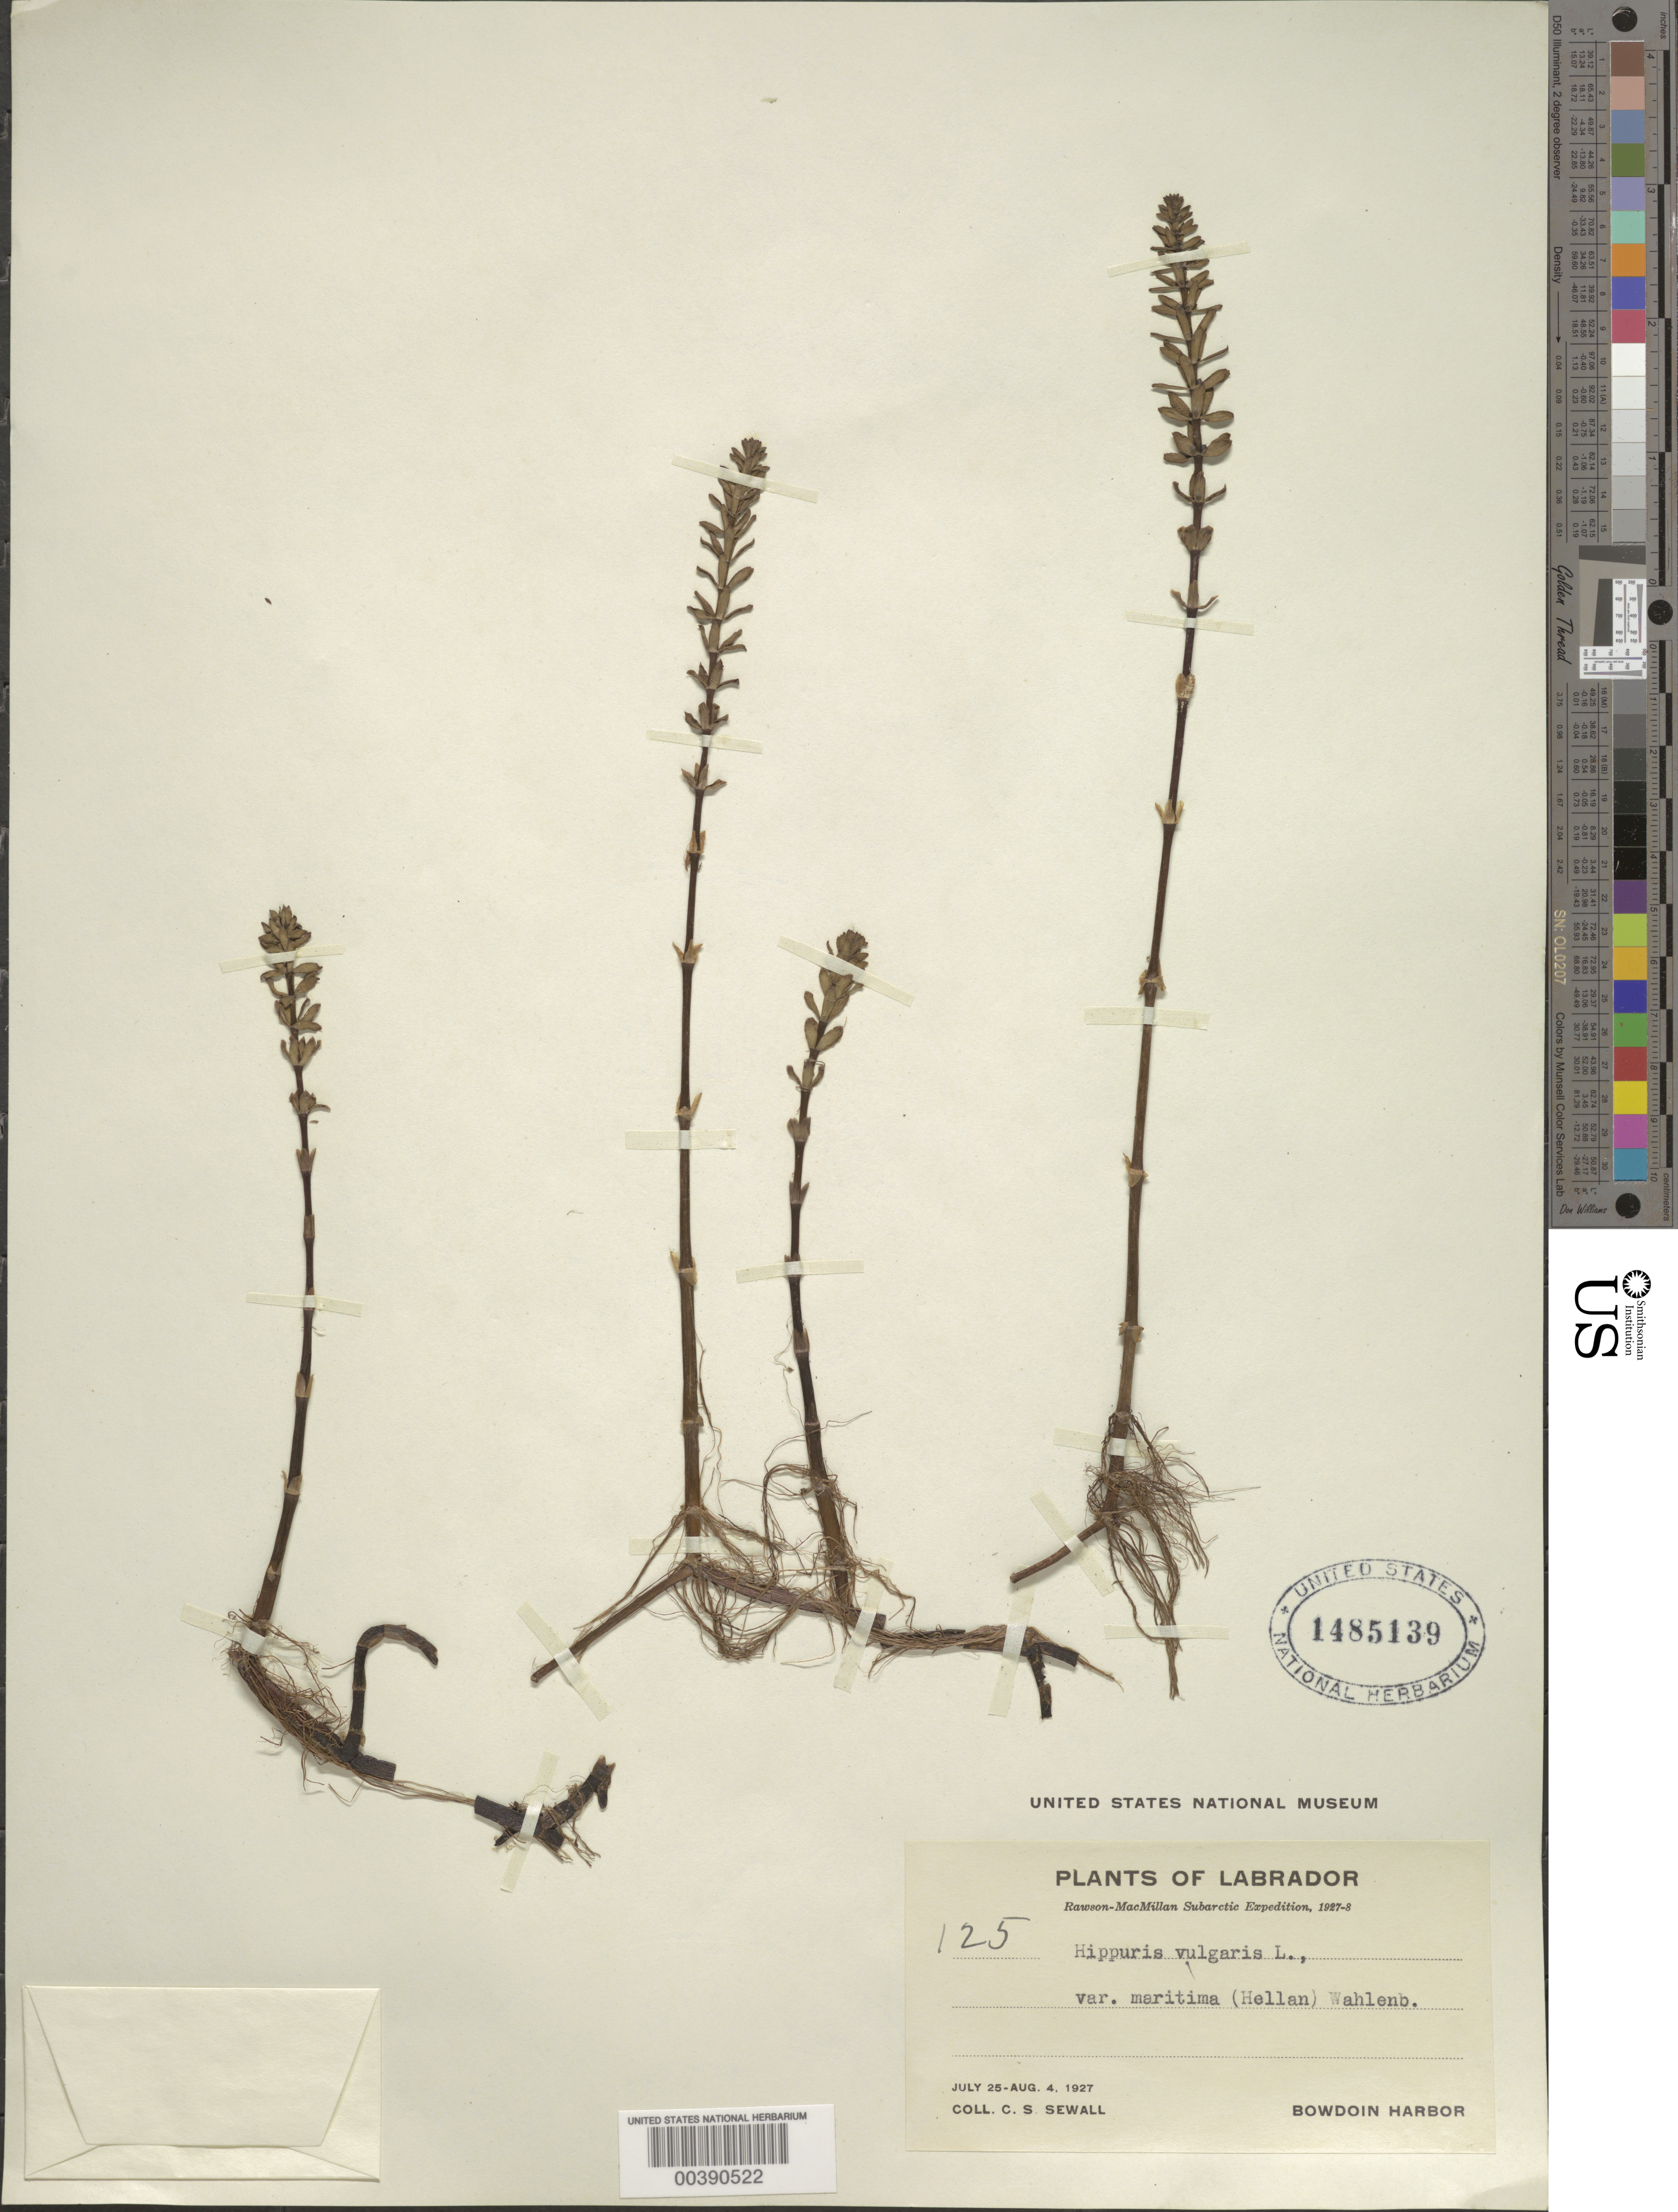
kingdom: Plantae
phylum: Tracheophyta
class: Magnoliopsida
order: Lamiales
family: Plantaginaceae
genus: Hippuris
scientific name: Hippuris vulgaris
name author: L.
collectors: C. Sewall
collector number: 125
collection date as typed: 25 Jul 1927 to 04 Aug 1927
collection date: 1927-07-25/1927-08-04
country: Canada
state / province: Newfoundland and Labrador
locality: Labrador, bowdoin harbor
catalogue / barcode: US 1485139